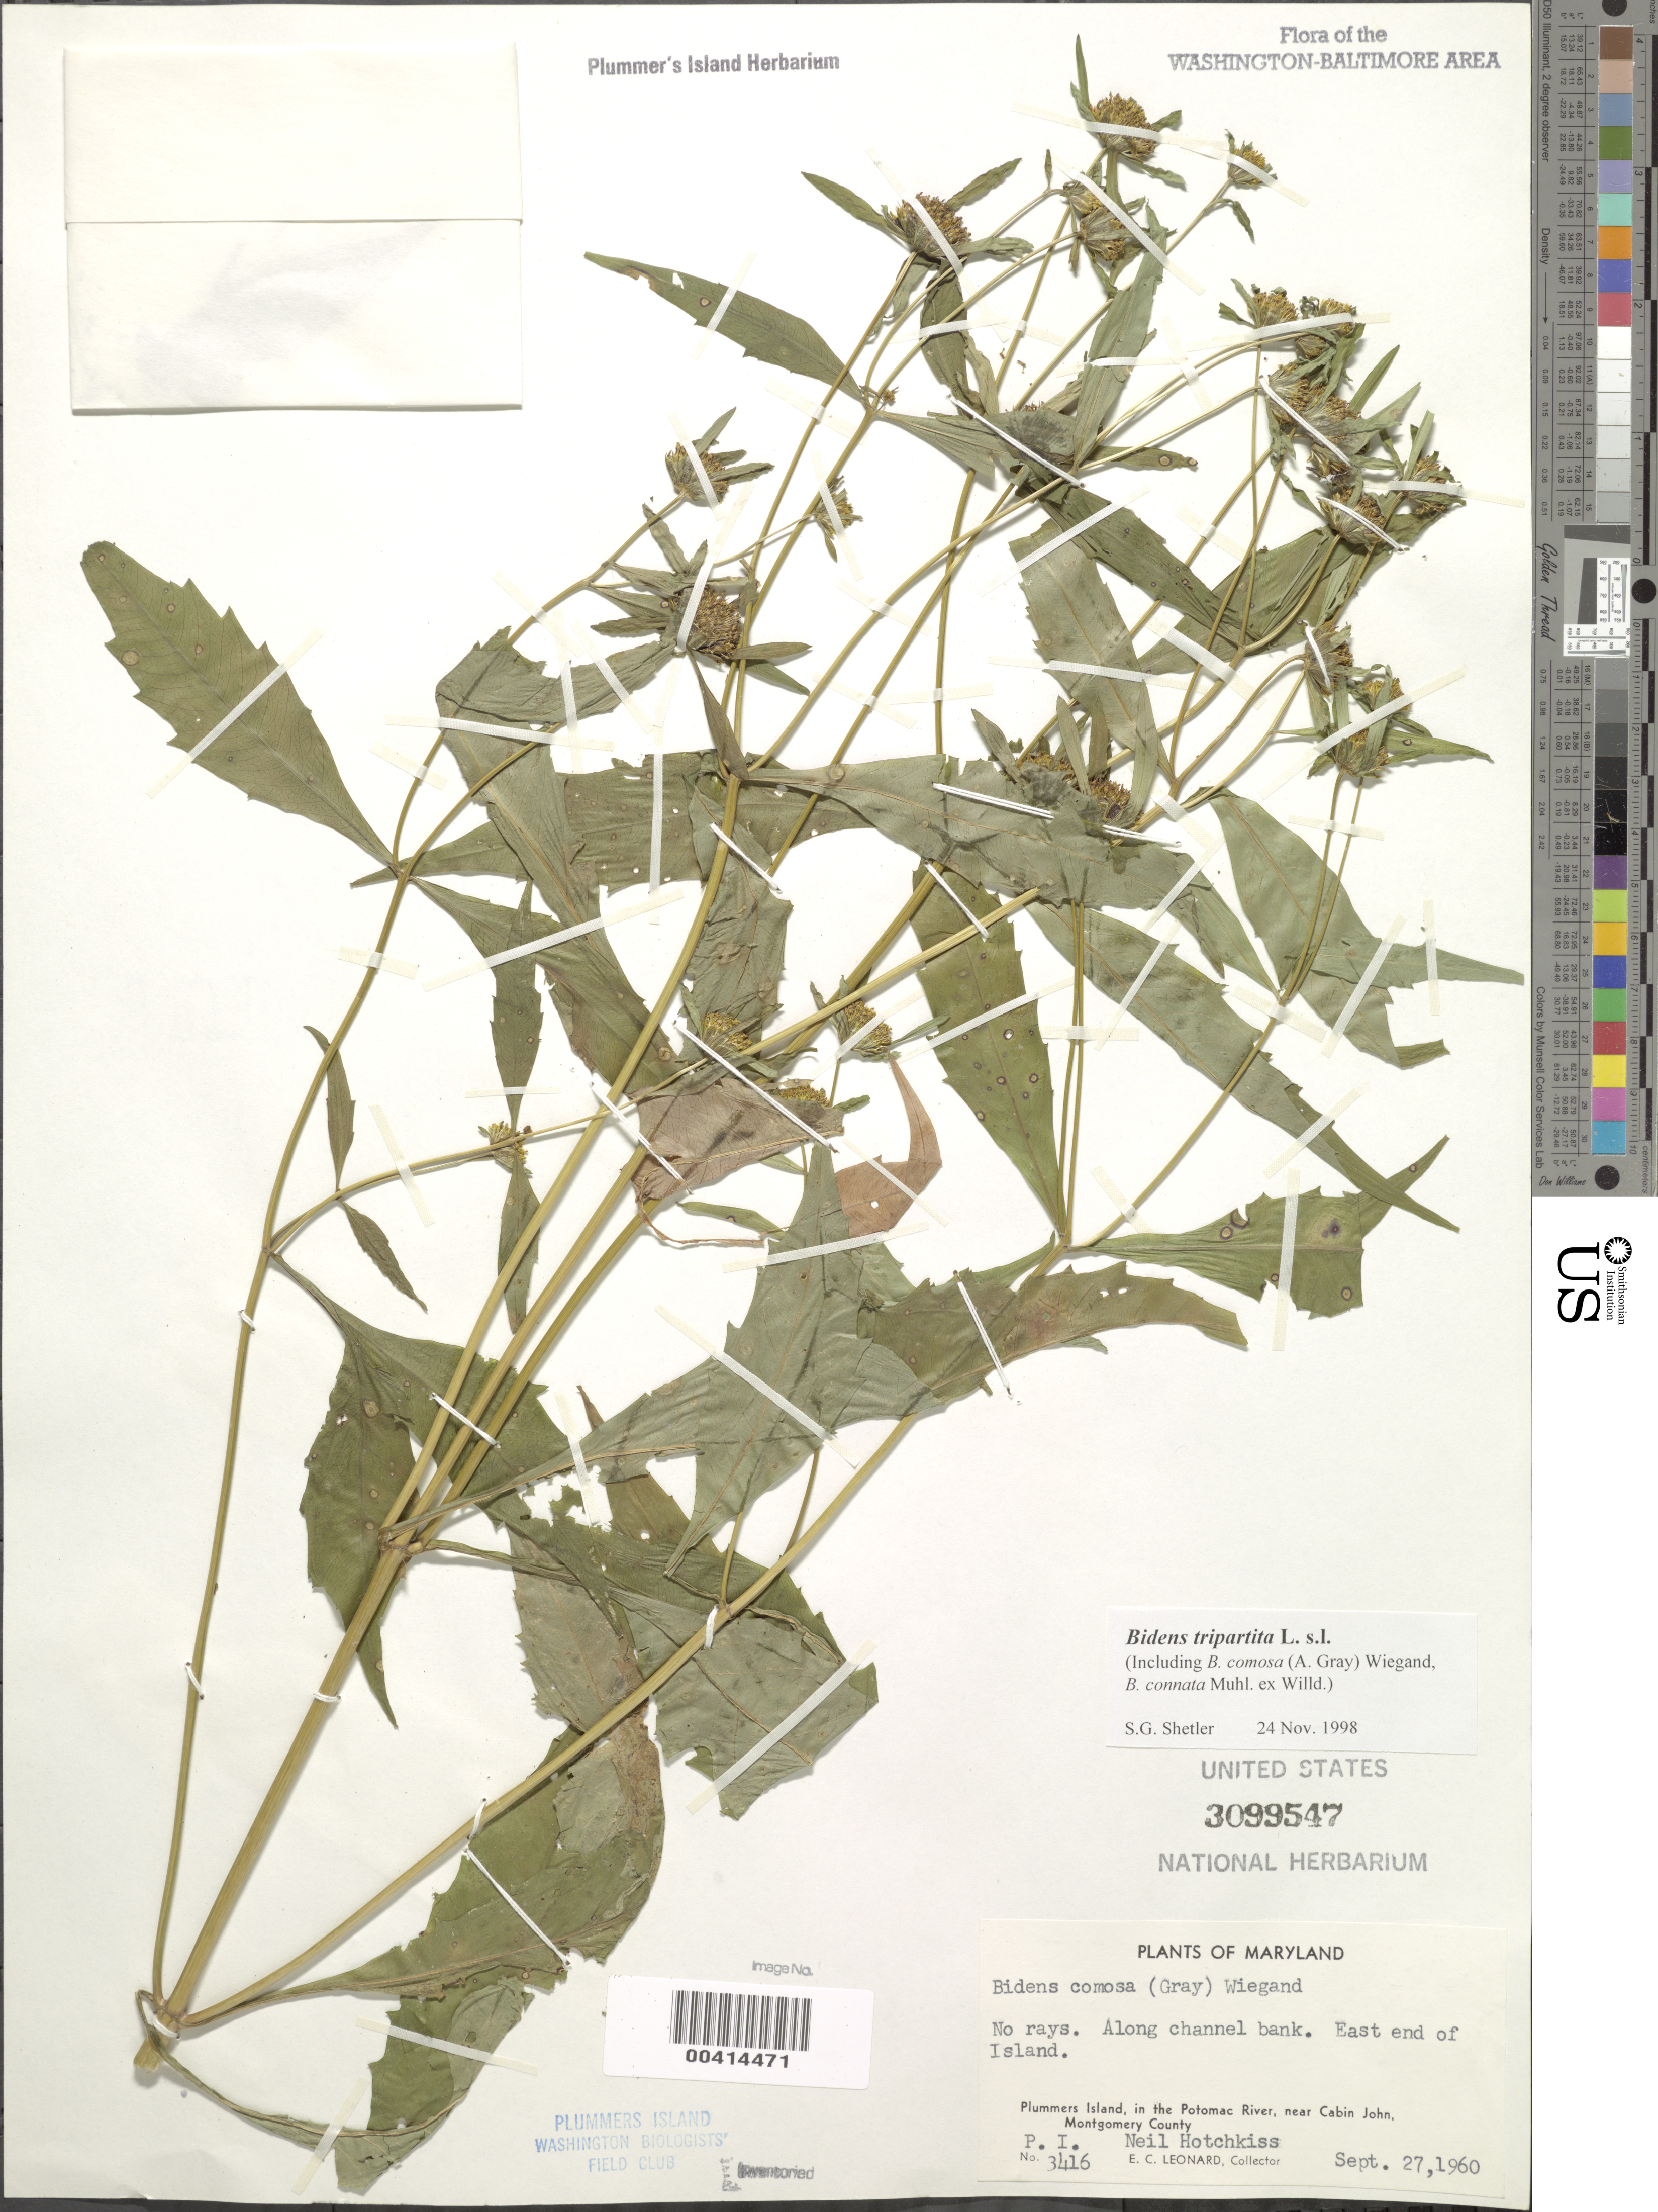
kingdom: Plantae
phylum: Tracheophyta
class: Magnoliopsida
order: Asterales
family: Asteraceae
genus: Bidens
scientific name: Bidens tripartita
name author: L.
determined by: Shetler, Stanwyn G., (US), NMNH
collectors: A. S. Hitchcock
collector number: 15703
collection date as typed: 09 Sep 1917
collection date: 1917-09-09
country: United States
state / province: Maryland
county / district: Montgomery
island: Plummers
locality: Plummer's Island C. & O. Canal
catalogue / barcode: US 3099547